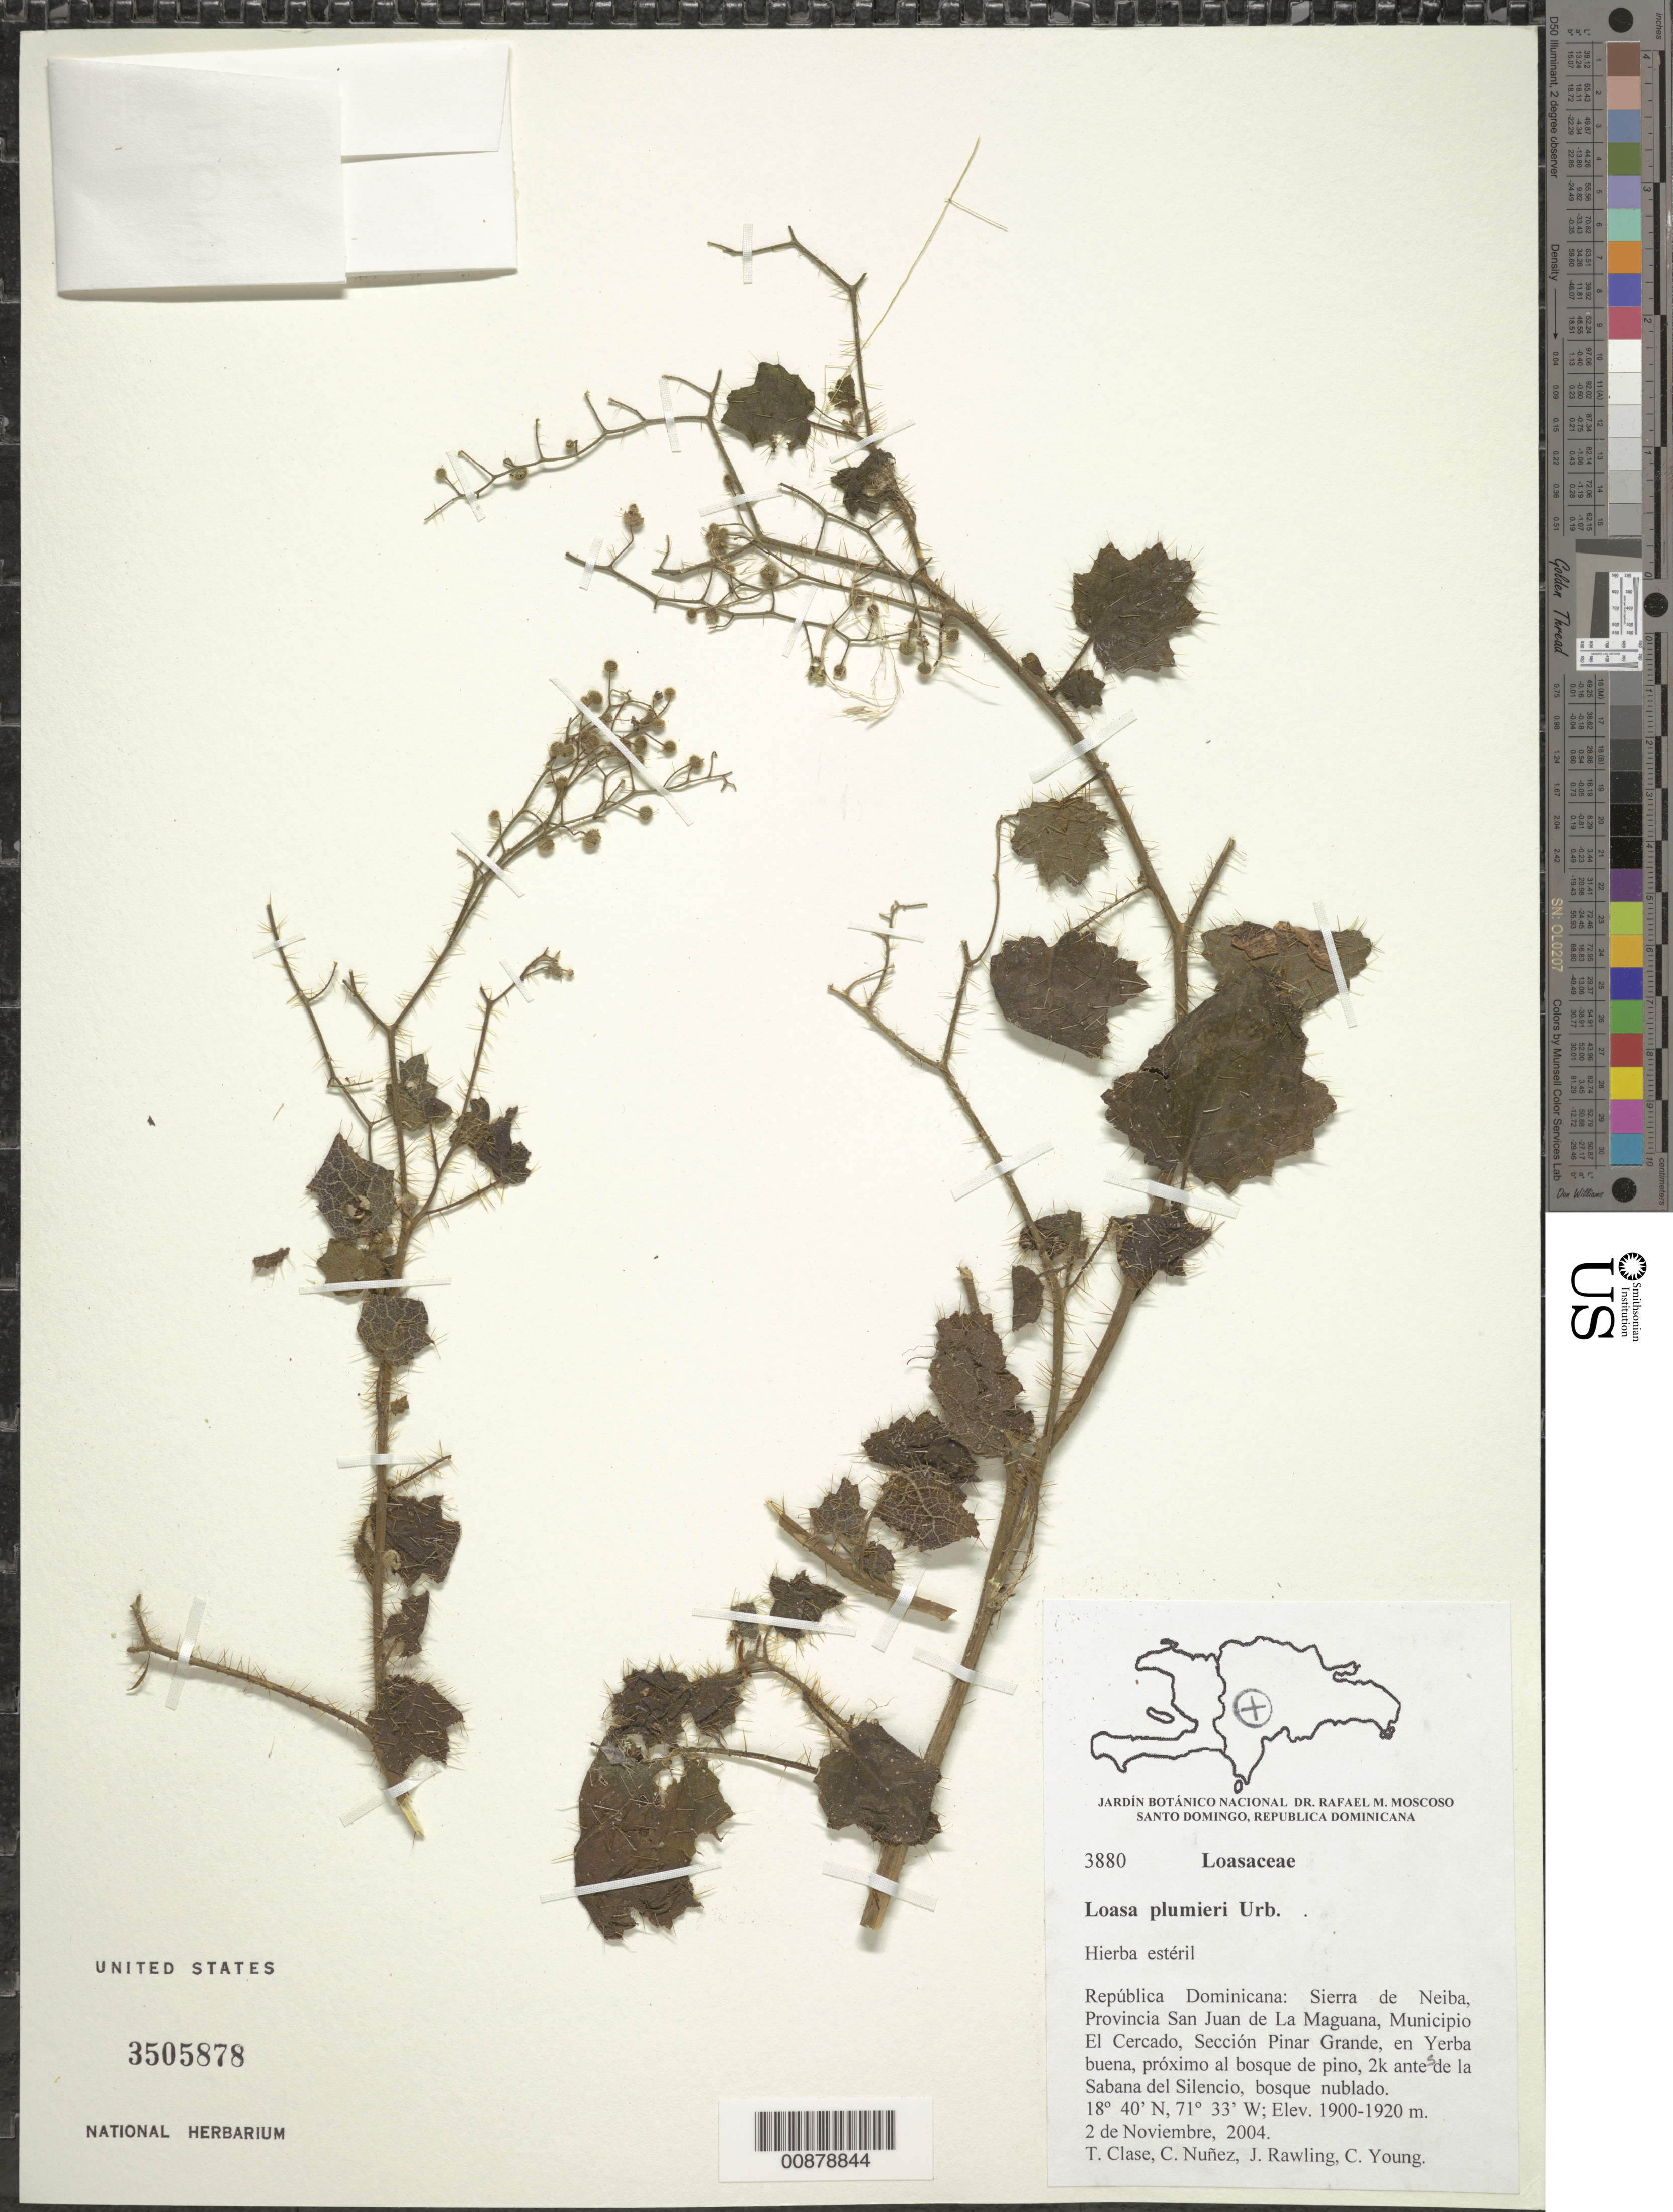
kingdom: Plantae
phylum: Tracheophyta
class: Magnoliopsida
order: Cornales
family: Loasaceae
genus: Aosa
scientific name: Aosa plumieri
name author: (Urb.) Weigend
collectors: T. Clase, C. Nunez, J. Rawling & C. Young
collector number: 3880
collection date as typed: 02 Nov 2004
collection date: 2004-11-02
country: Dominican Republic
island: Hispaniola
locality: Sierra de Neiba, Prov. San Juan de La Maguana, Mun. El Cercado, Sección Pinar Grande, en Yerba buena, próximo al bosque de pino, 2k, ante de la Sabana del Silencio.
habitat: Bosque nublado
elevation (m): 1900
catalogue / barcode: US 3505878